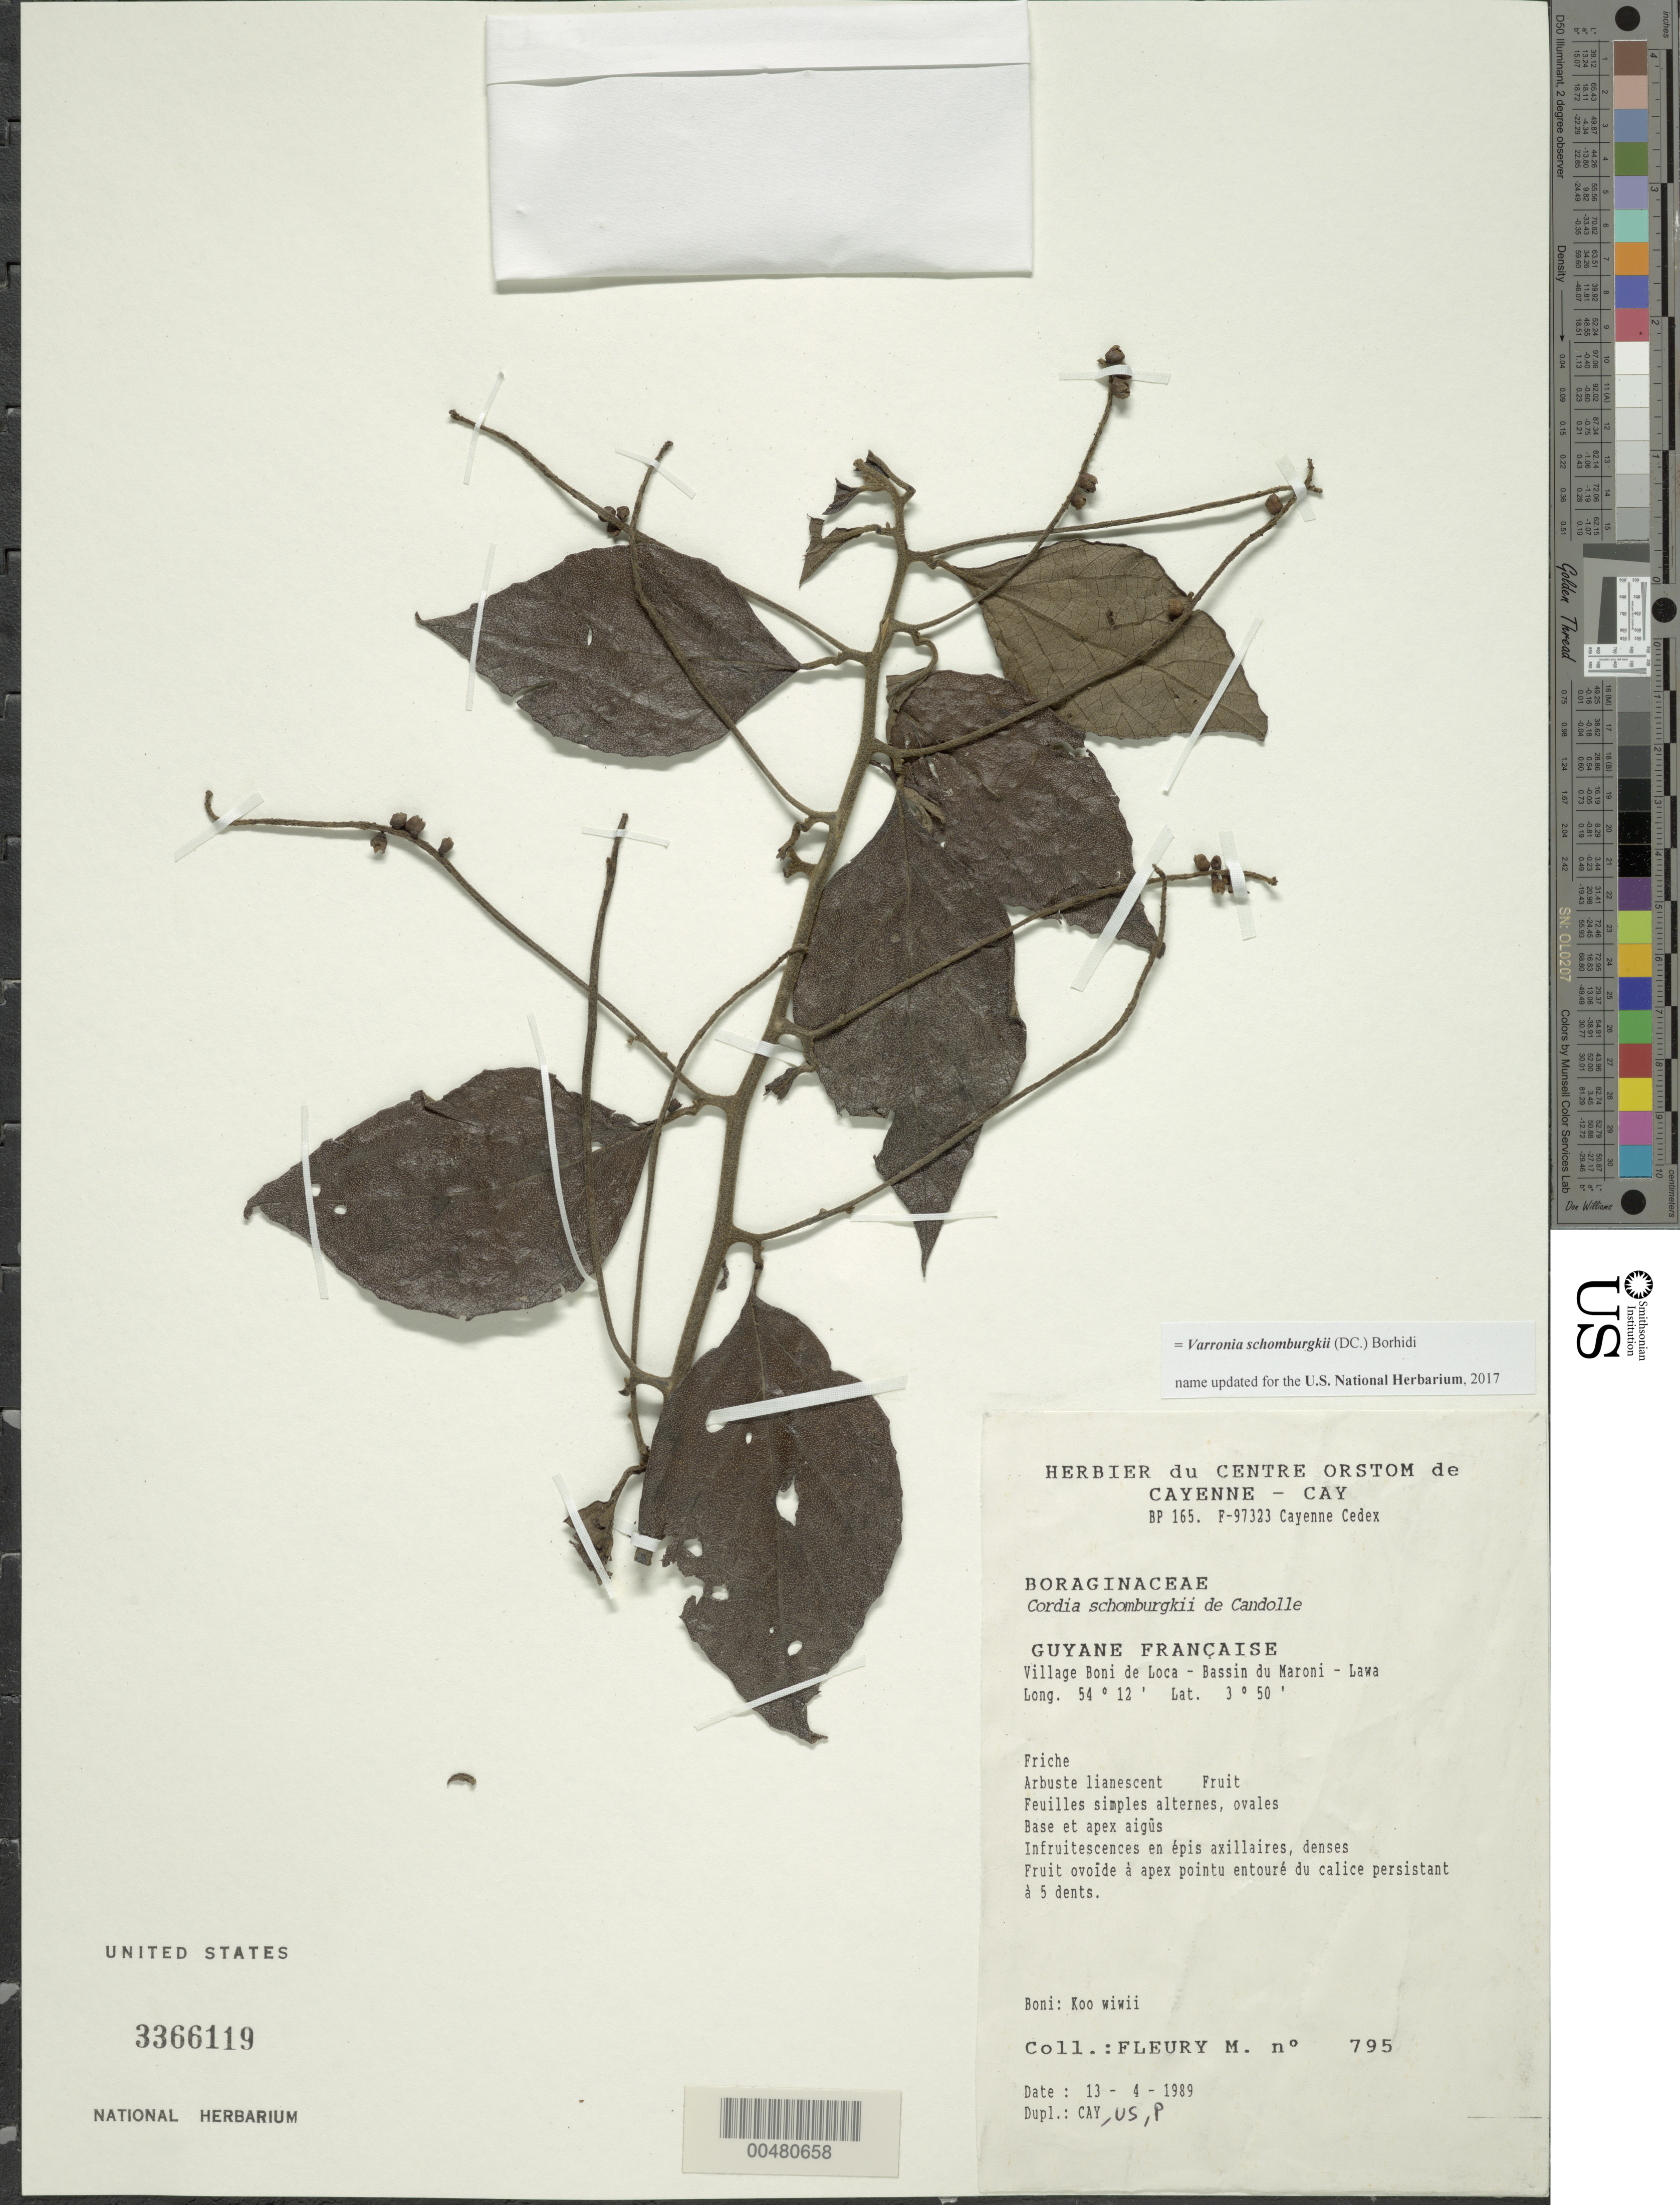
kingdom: Plantae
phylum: Tracheophyta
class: Magnoliopsida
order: Boraginales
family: Cordiaceae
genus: Varronia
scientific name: Varronia schomburgkii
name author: (DC.) Borhidi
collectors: M. Fleury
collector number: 795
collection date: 1989-04-13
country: French Guiana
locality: Guyane Française, Village Boni de Loca-Bassin du Maroni, Lawa.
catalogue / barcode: US 3366119